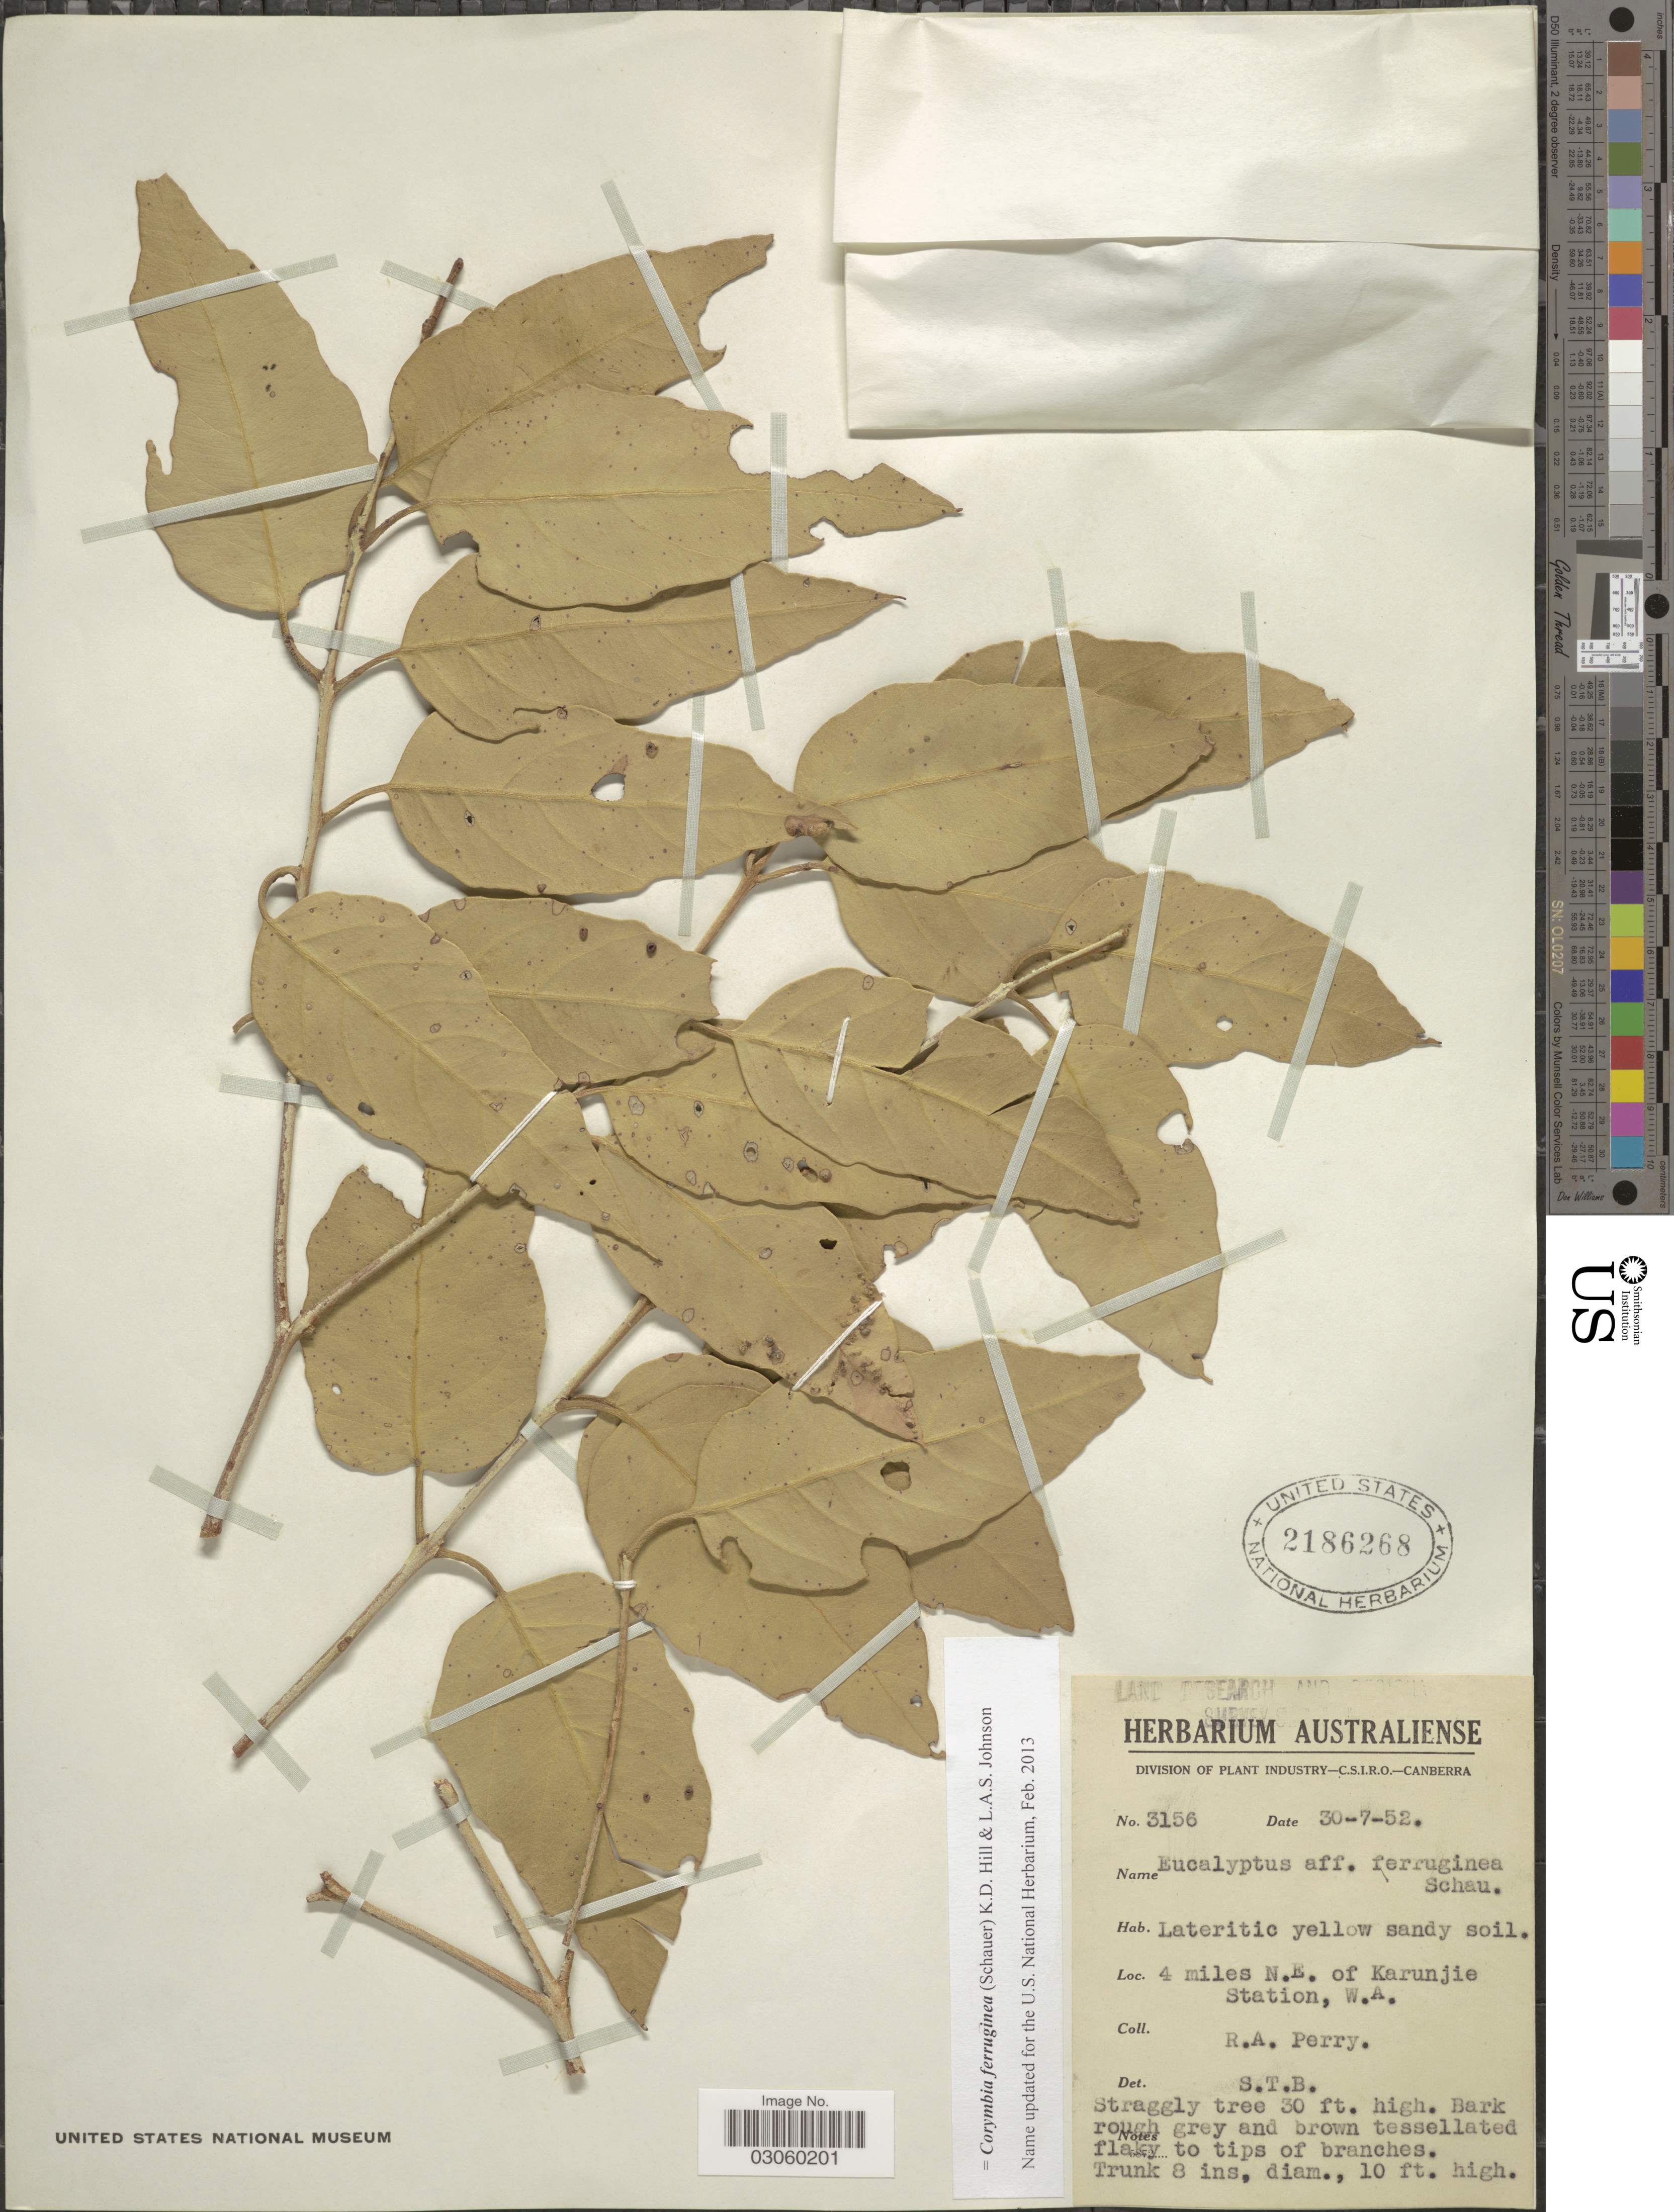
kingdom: Plantae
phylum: Tracheophyta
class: Magnoliopsida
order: Myrtales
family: Myrtaceae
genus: Corymbia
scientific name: Corymbia ferruginea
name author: (Schauer) K.D. Hill & L.A.S. Johnson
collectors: Perry, R. A.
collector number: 3156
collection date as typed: Transcribed d/m/y: 30/7/52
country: Australia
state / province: Western Australia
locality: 4 miles N.E. of Karunjie Station, W.A.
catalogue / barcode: US 2186268